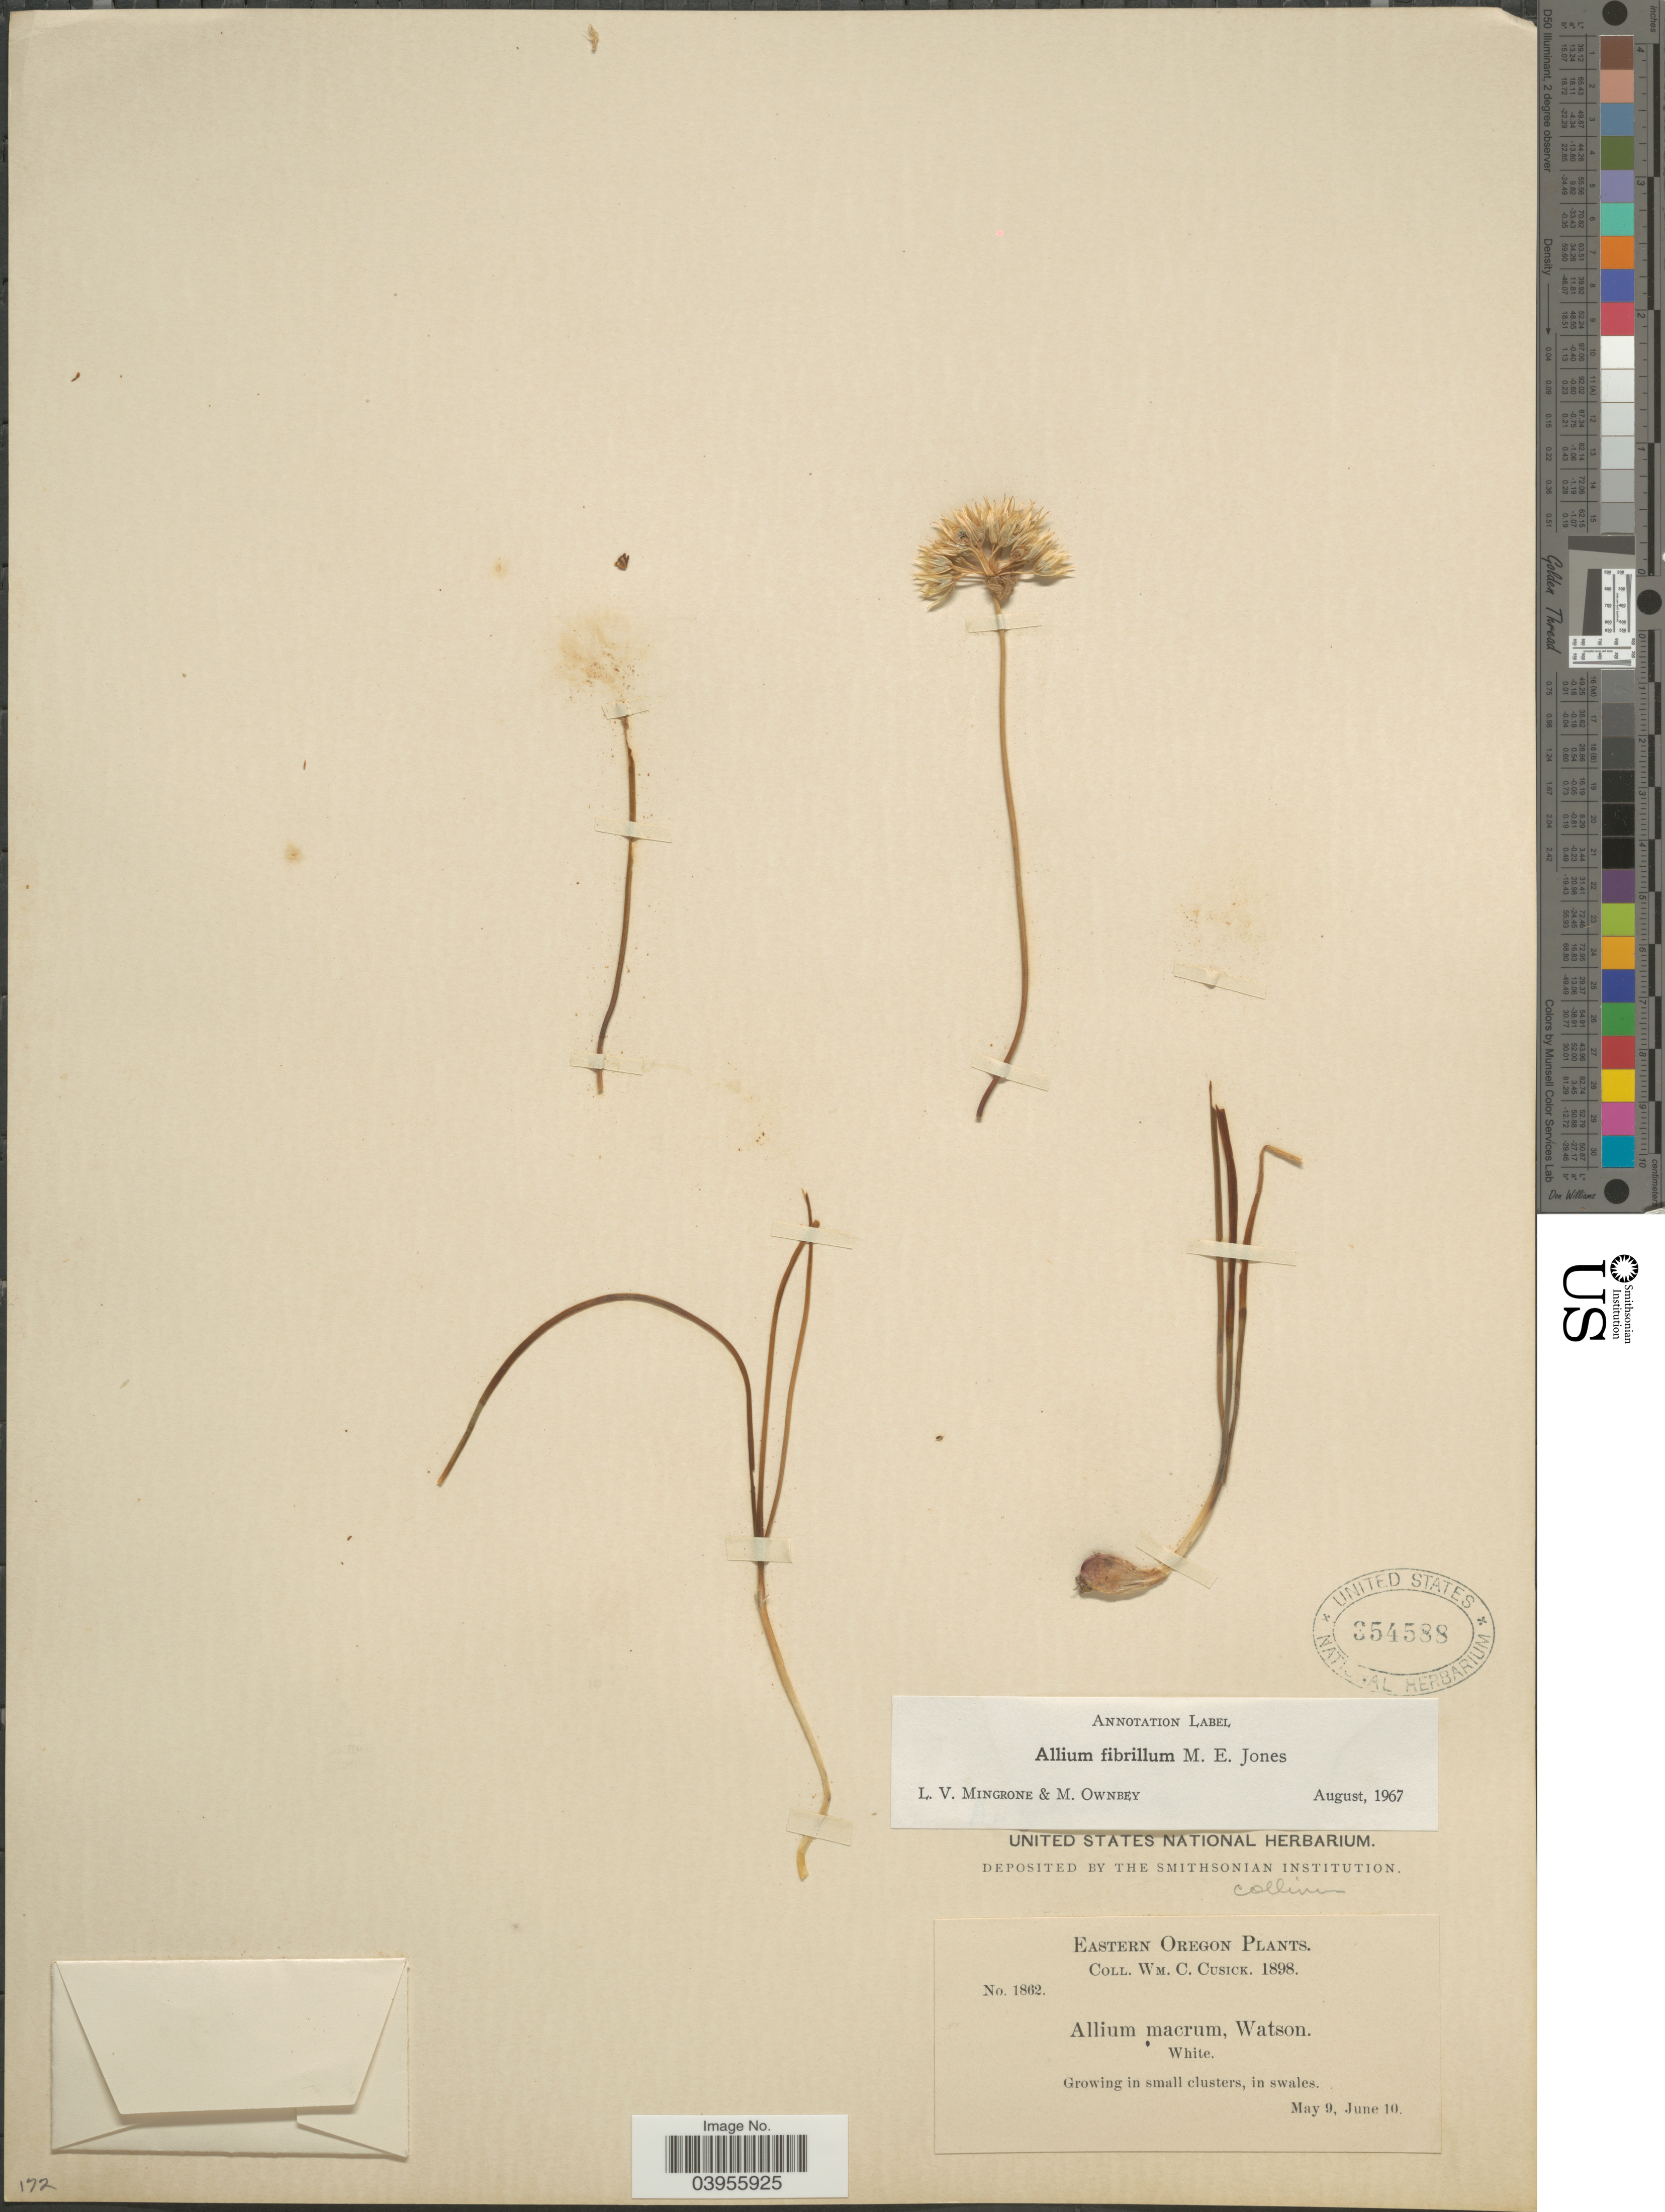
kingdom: Plantae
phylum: Tracheophyta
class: Liliopsida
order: Asparagales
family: Amaryllidaceae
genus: Allium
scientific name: Allium fibrillum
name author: M.E. Jones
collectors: W. C. Cusick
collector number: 1862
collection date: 1898-05-09/1898-06-10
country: United States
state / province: Oregon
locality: Eastern Oregon. Growing in small clusters, in swales.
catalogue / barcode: US 354588